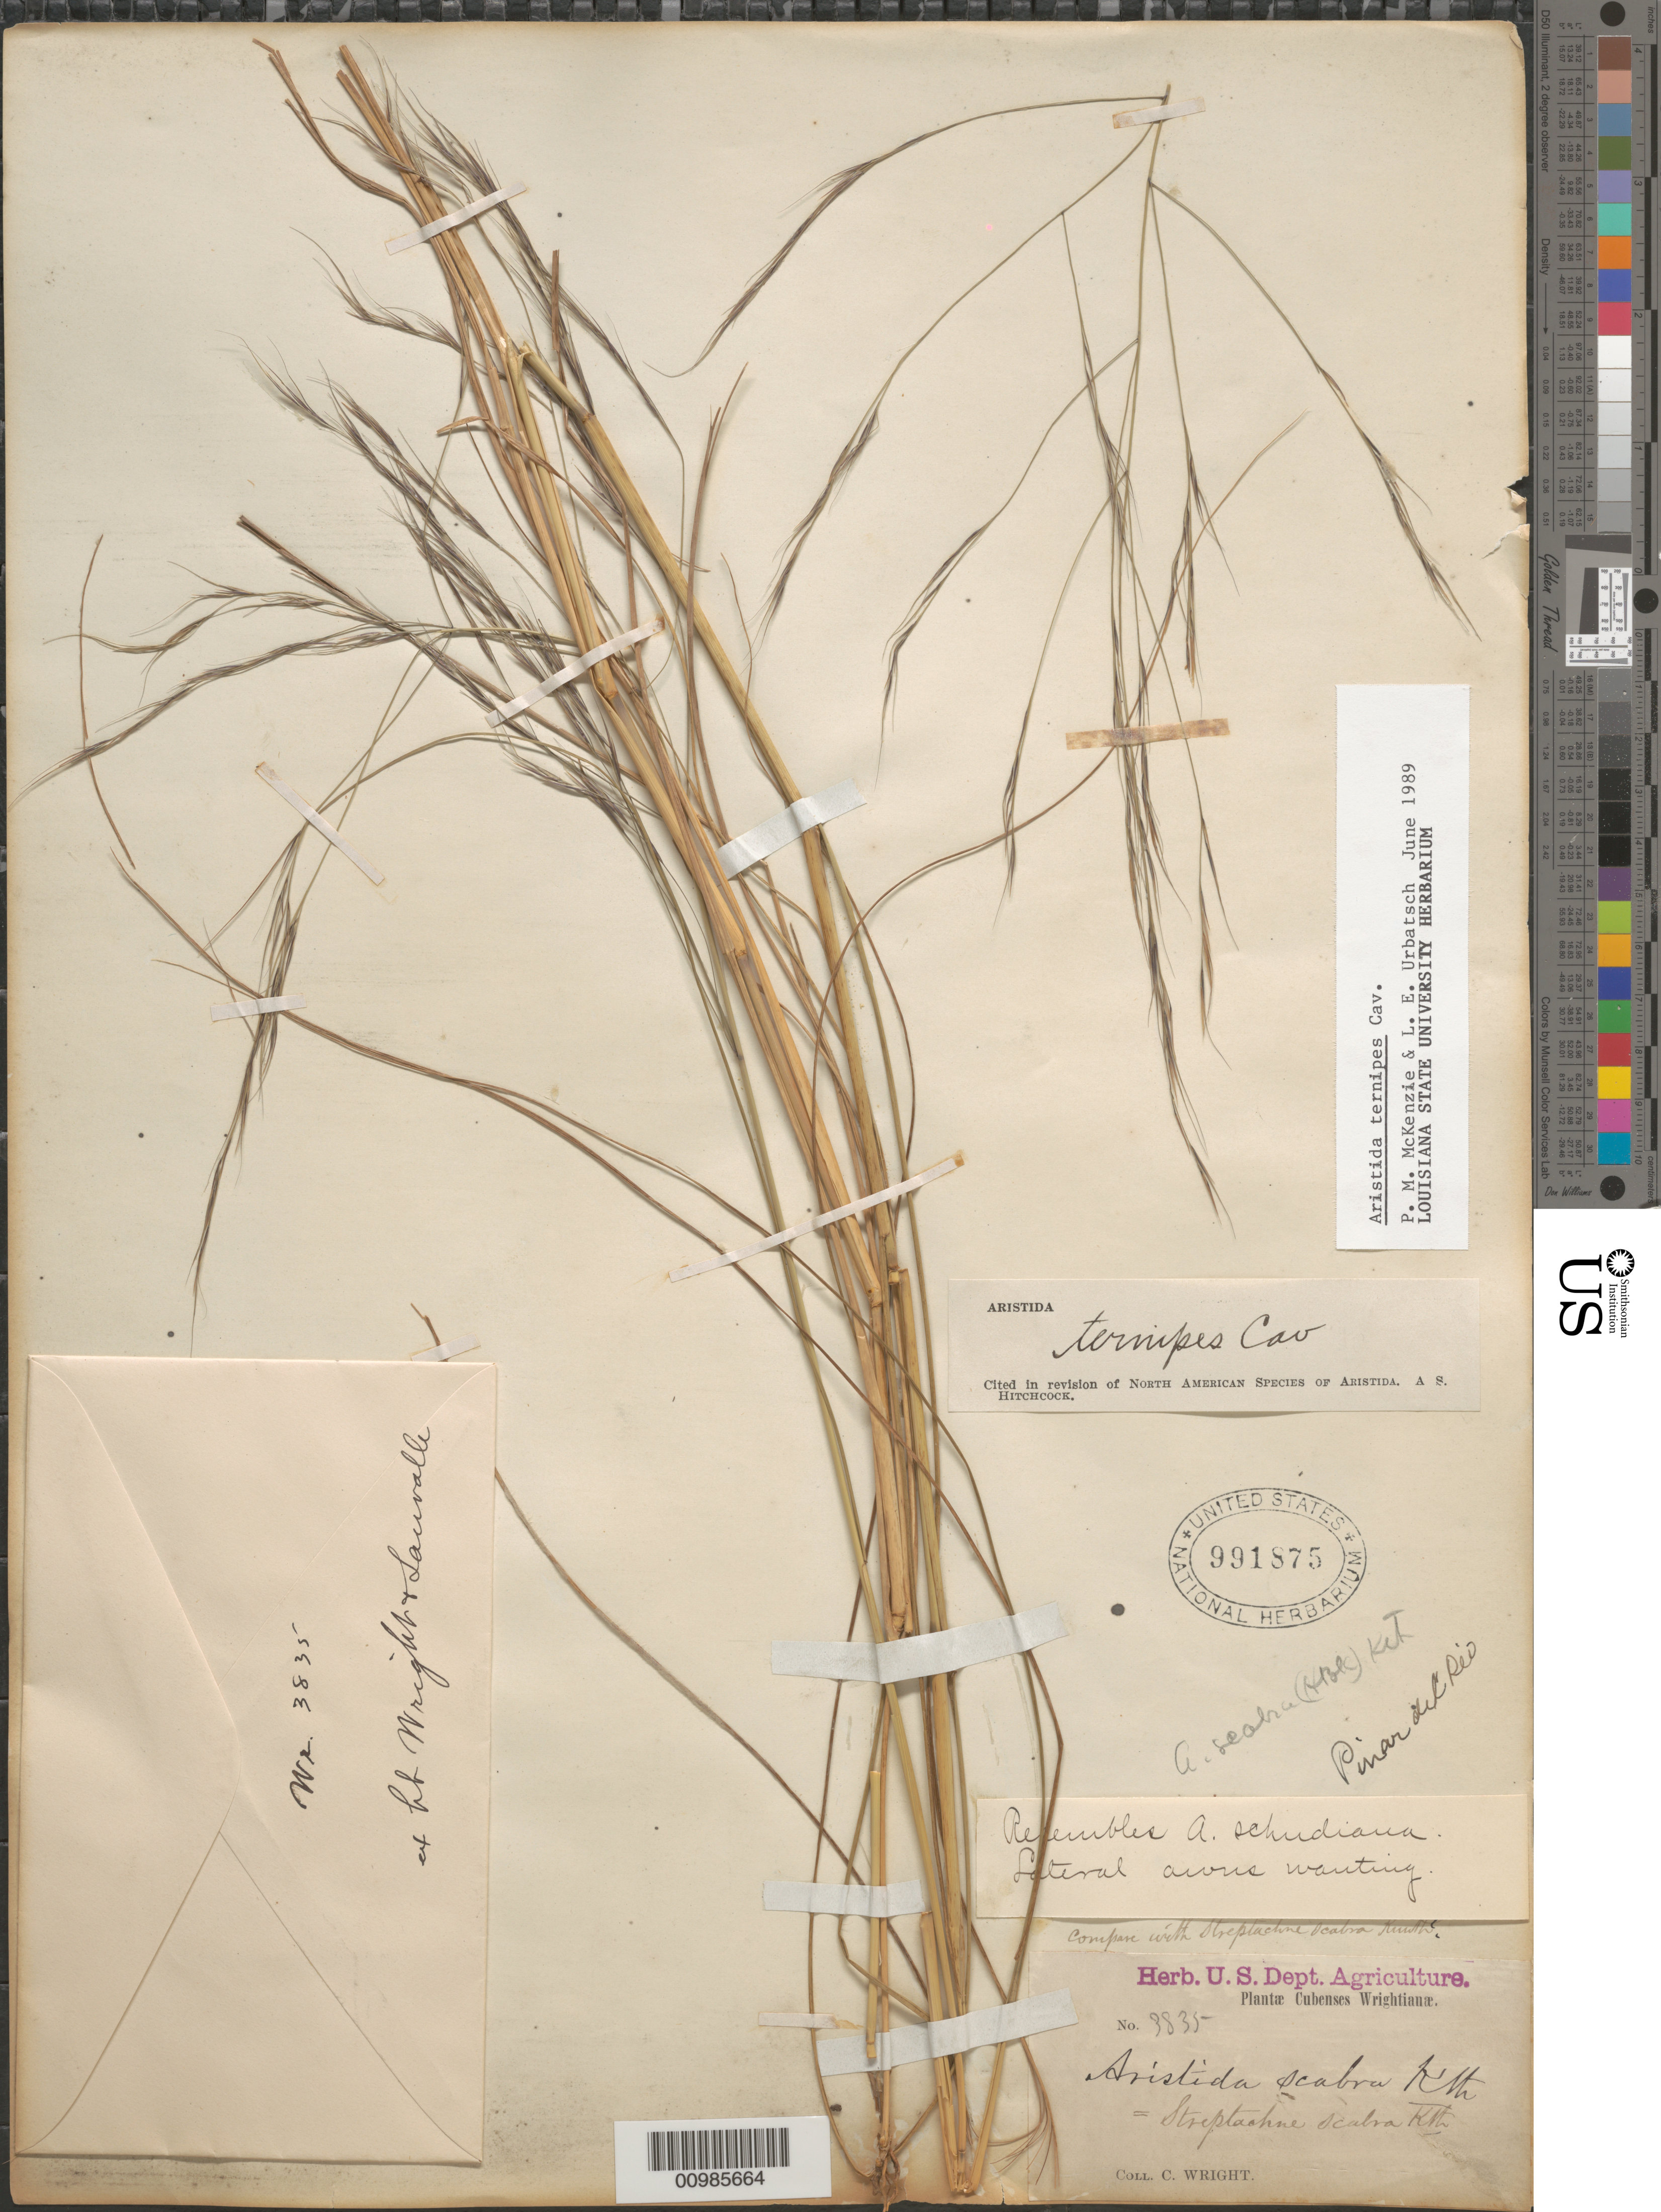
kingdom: Plantae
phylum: Tracheophyta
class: Liliopsida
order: Poales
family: Poaceae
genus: Aristida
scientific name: Aristida ternipes var. ternipes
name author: Cav.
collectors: C. Wright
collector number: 3835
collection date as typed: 1800 to -- --- 1899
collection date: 1800/1899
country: Cuba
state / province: Pinar del Rio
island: Cuba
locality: Pinar del Rio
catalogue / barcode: US 991875